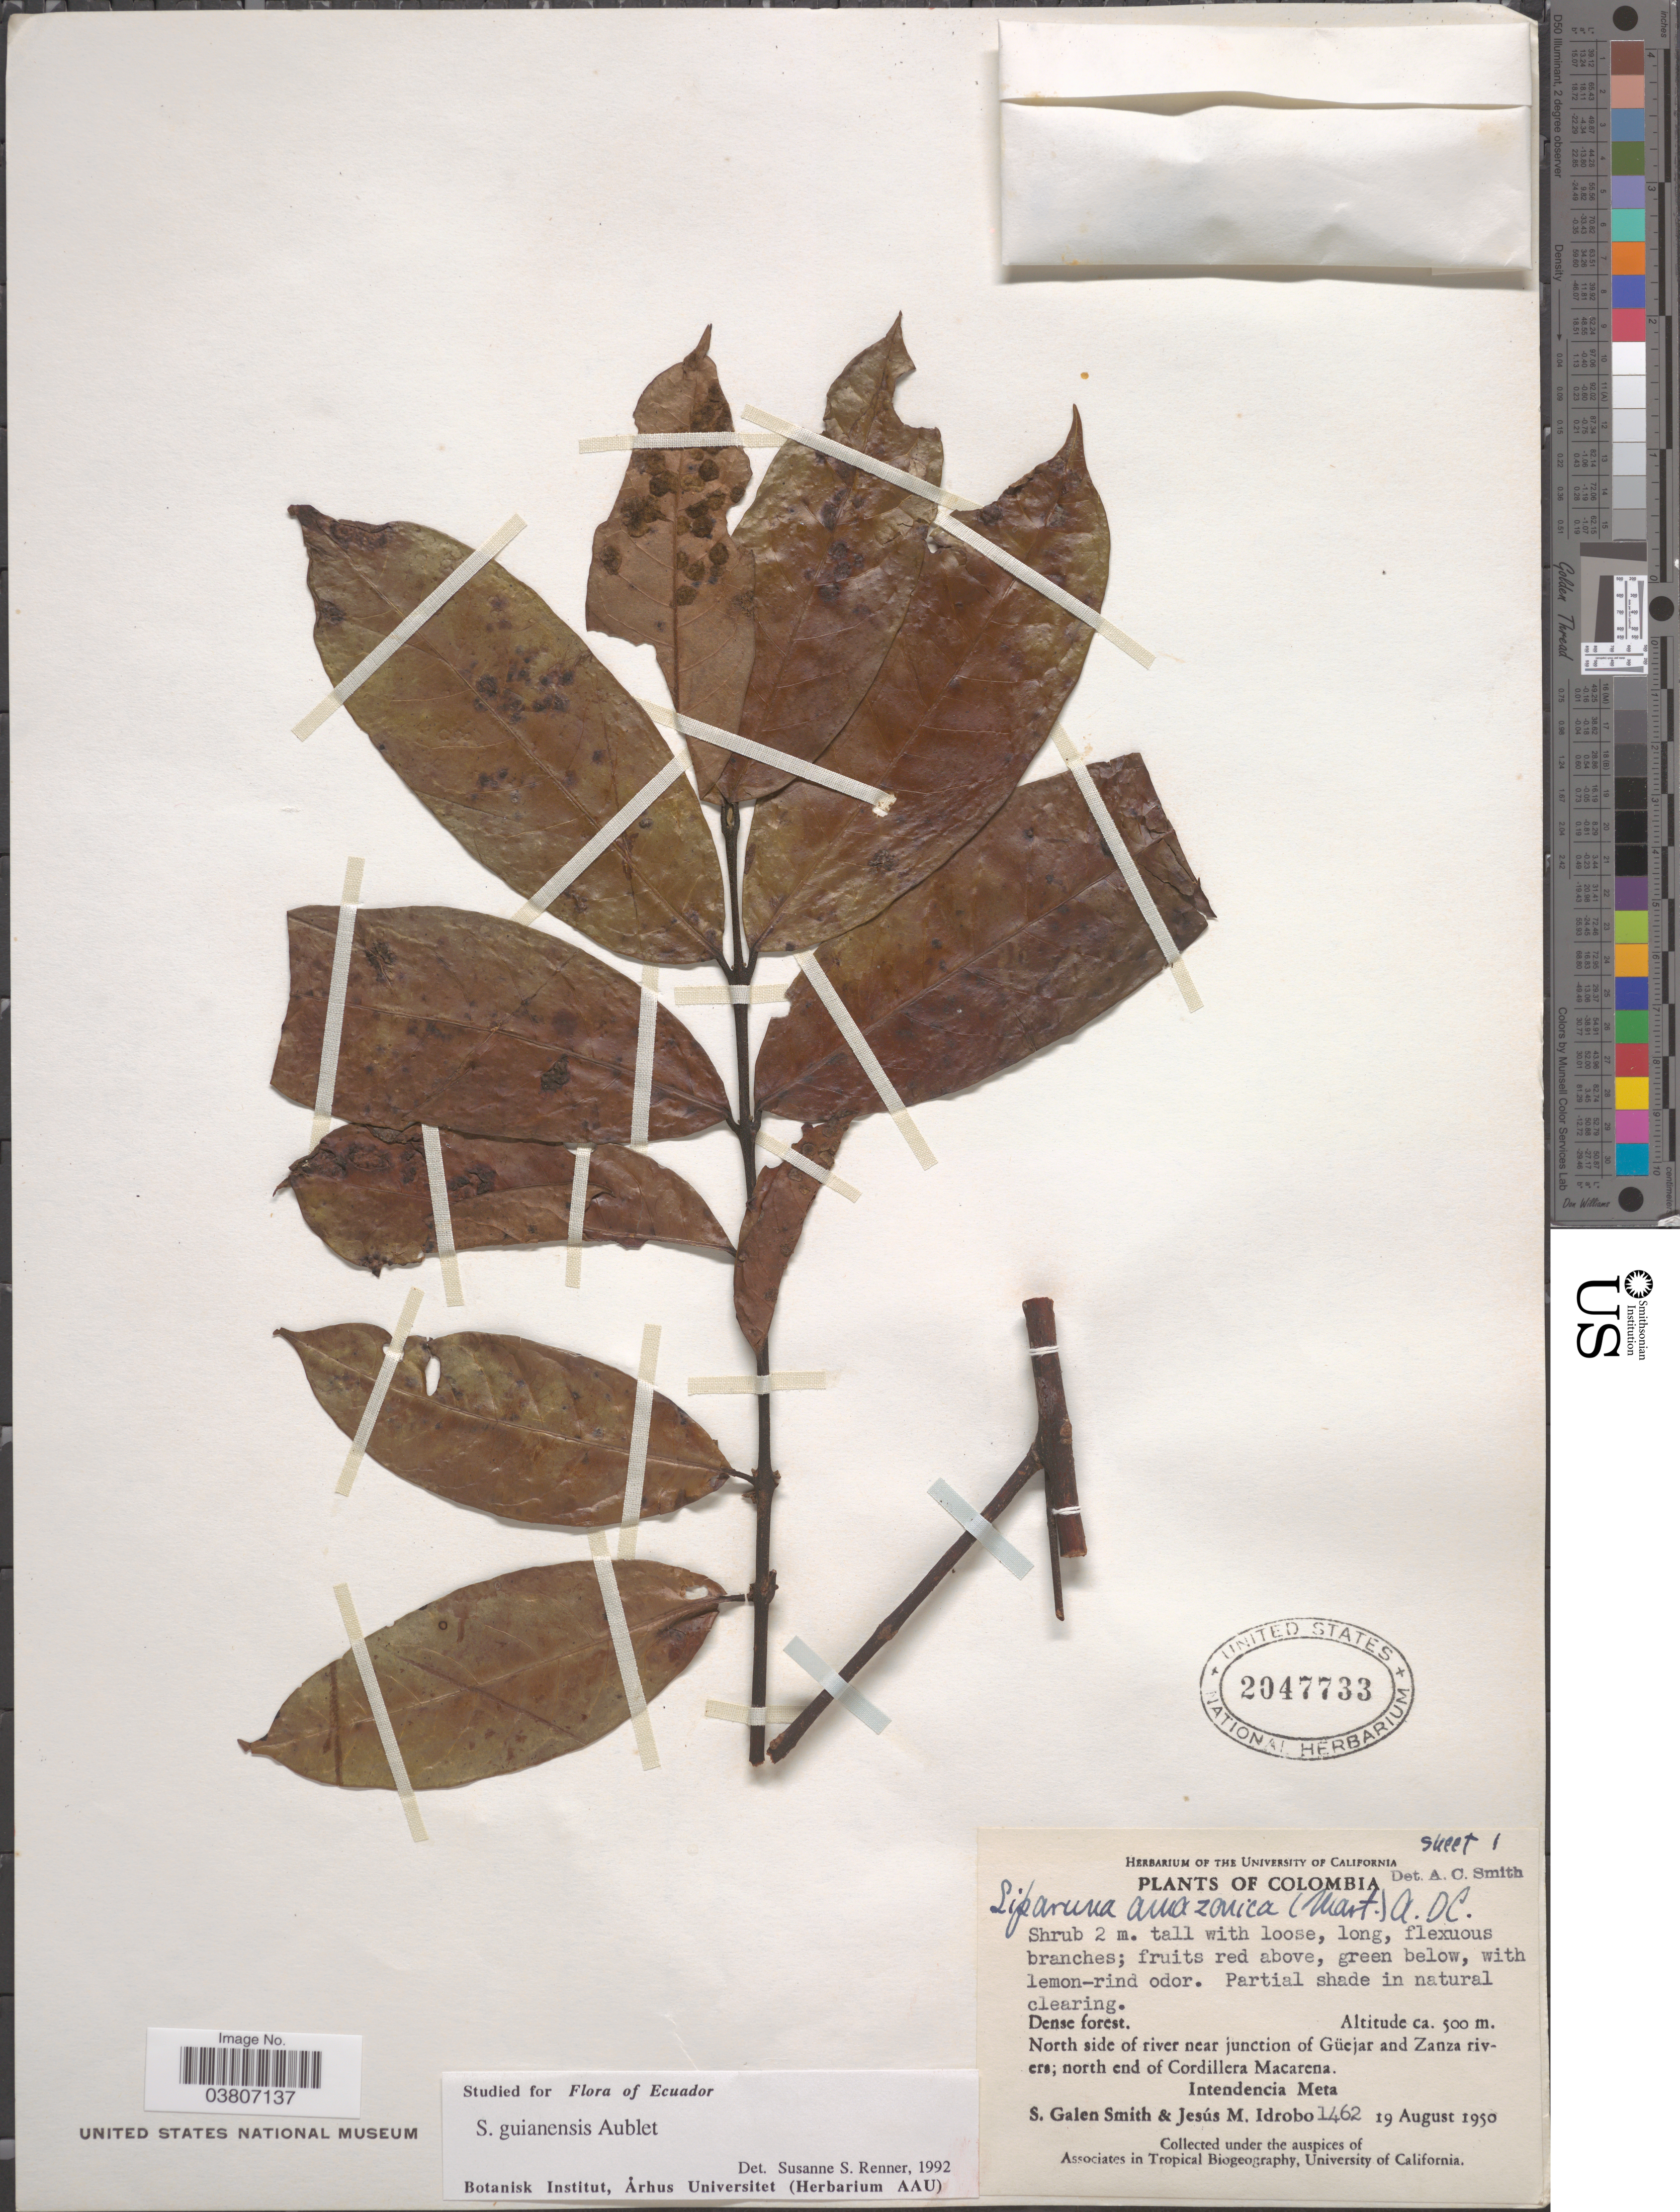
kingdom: Plantae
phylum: Tracheophyta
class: Magnoliopsida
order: Laurales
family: Siparunaceae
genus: Siparuna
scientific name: Siparuna guianensis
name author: Aubl.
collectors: S. G. Smith & J. M. Idrobo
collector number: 1462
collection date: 1950-08-19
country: Colombia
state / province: Meta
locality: North side of river near junction of Güejar and Zanza rivers; north end of Cordillera Macarena. Intendencia Meta.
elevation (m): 500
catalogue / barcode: US 2047733